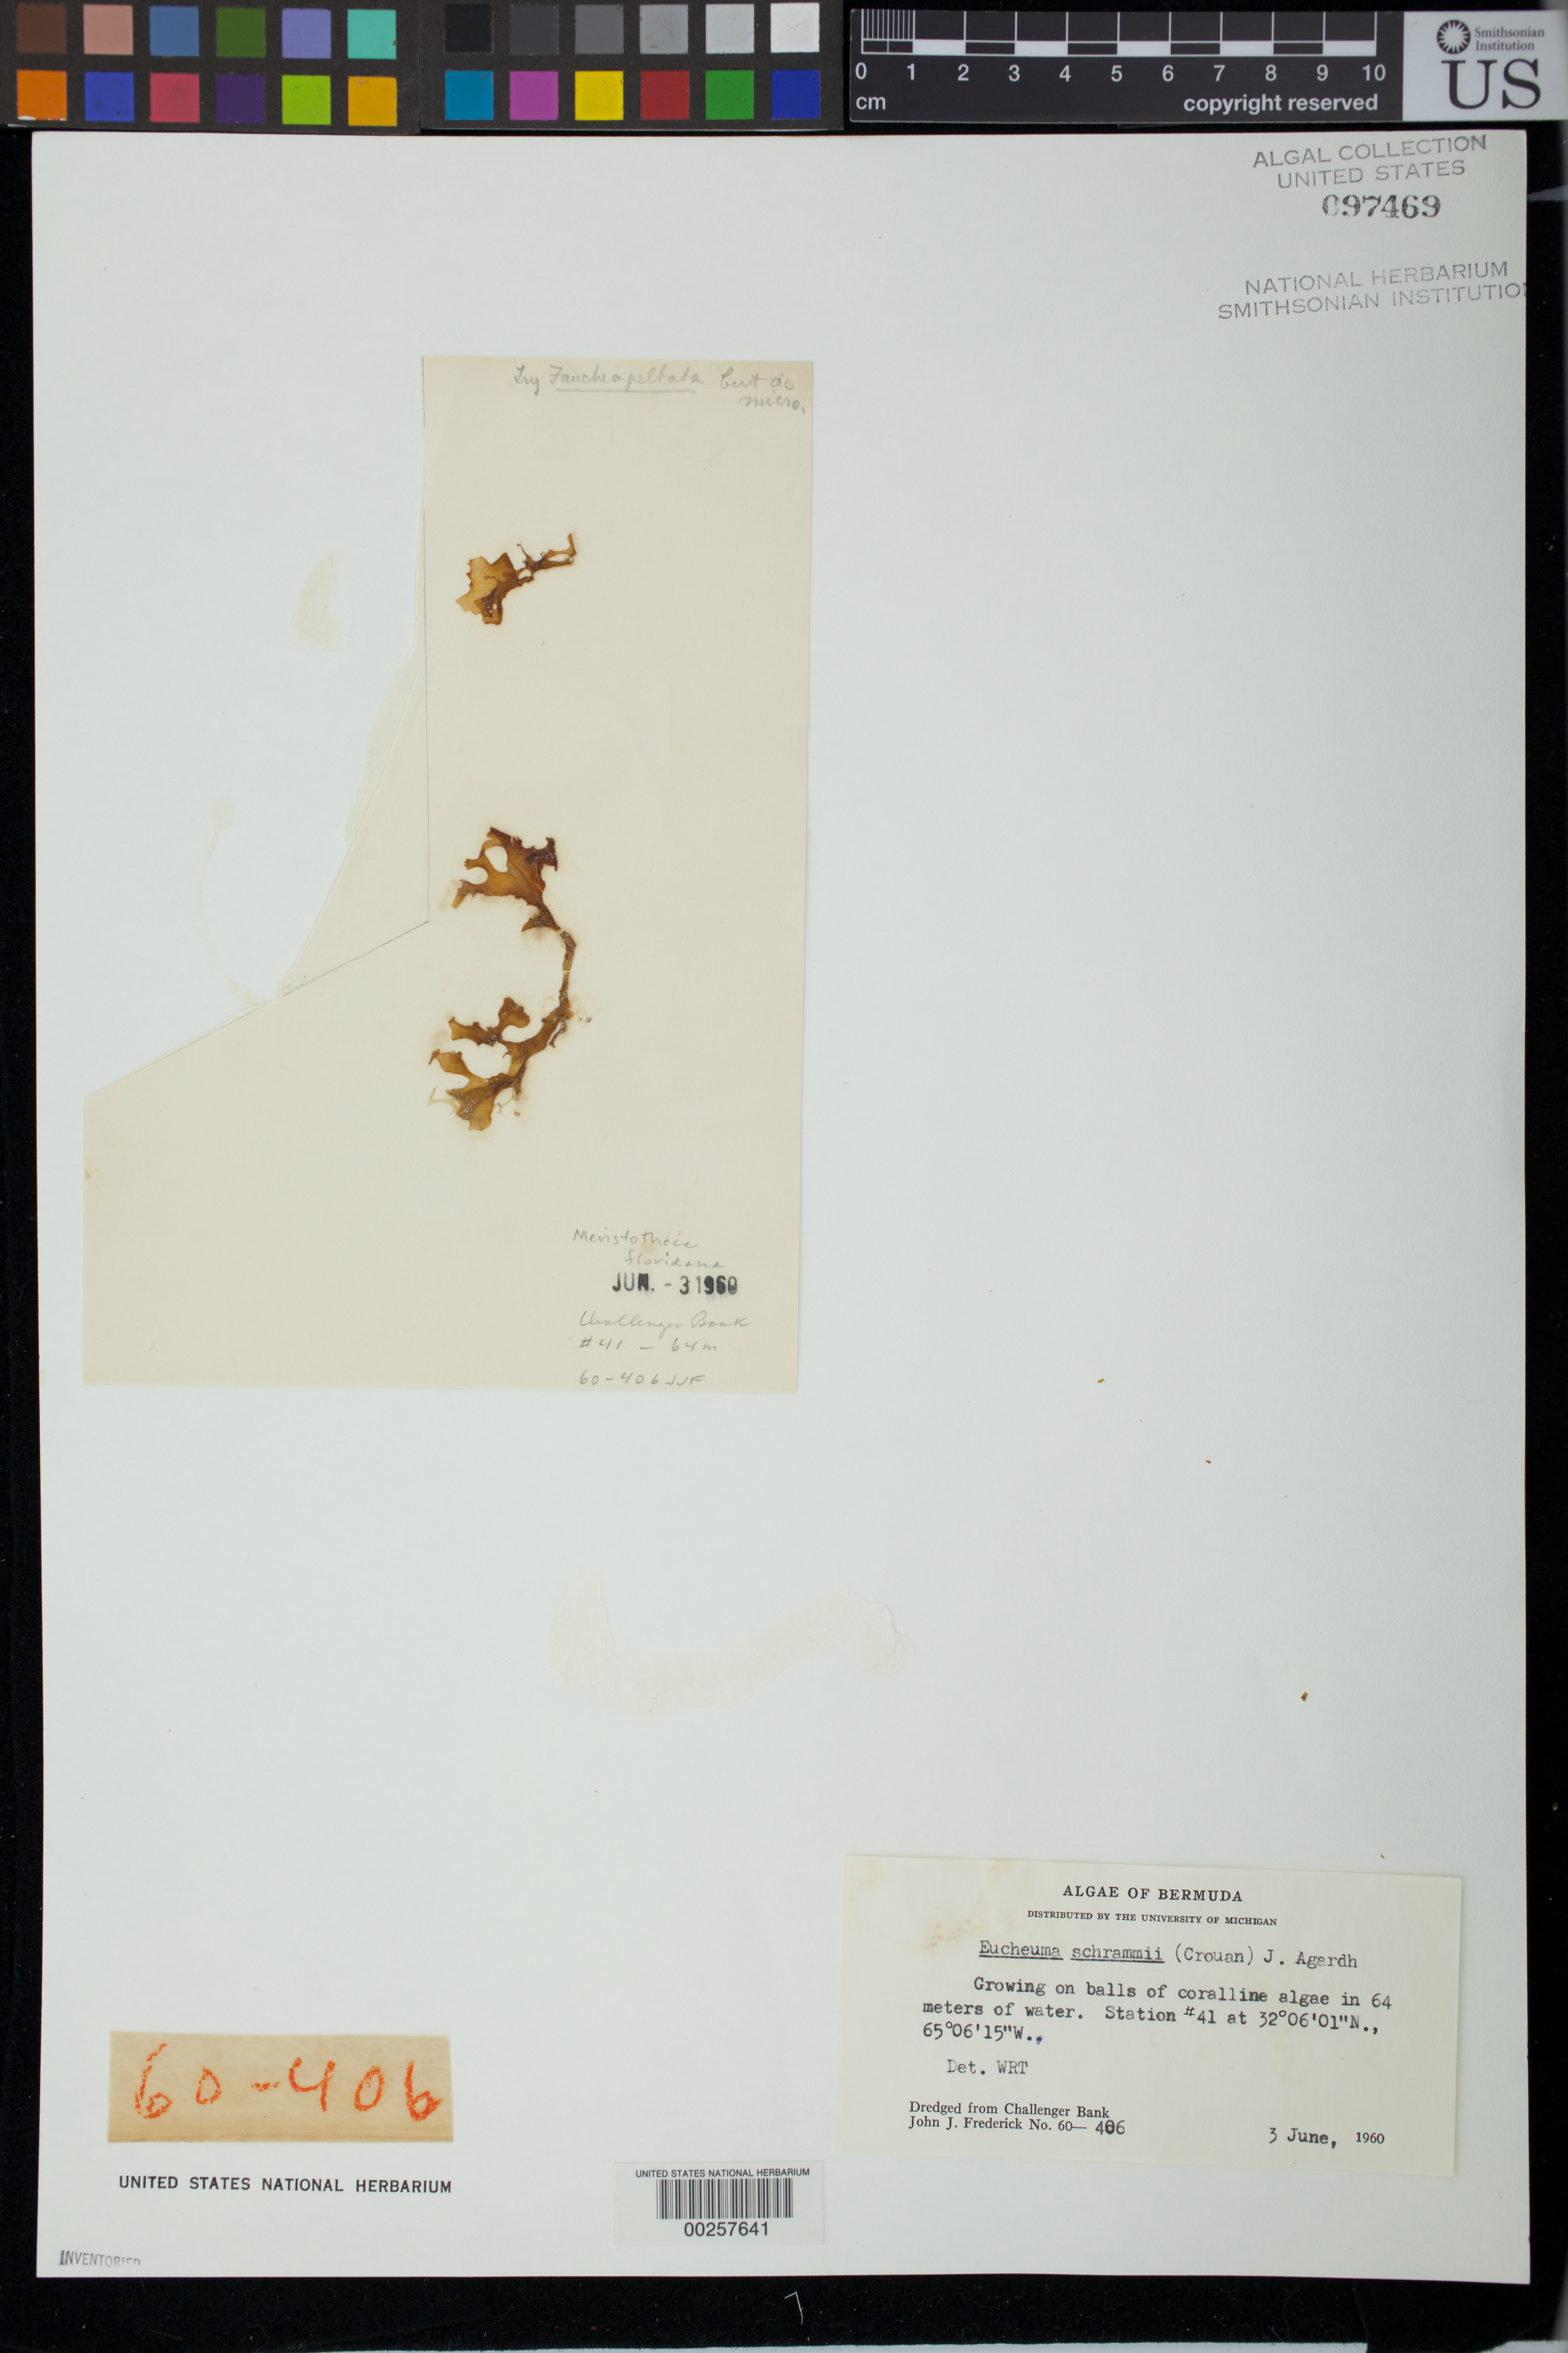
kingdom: Plantae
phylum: Rhodophyta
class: Florideophyceae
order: Gigartinales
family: Solieriaceae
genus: Meristotheca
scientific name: Meristotheca gelidium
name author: (J. Agardh) E.J. Faye & Masuda in E.J. Faye et al.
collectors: J. Frederick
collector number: JJF 60-406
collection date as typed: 03 Jun 1960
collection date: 1960-06-03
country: Bermuda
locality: Challenger Bank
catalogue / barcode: US 97469